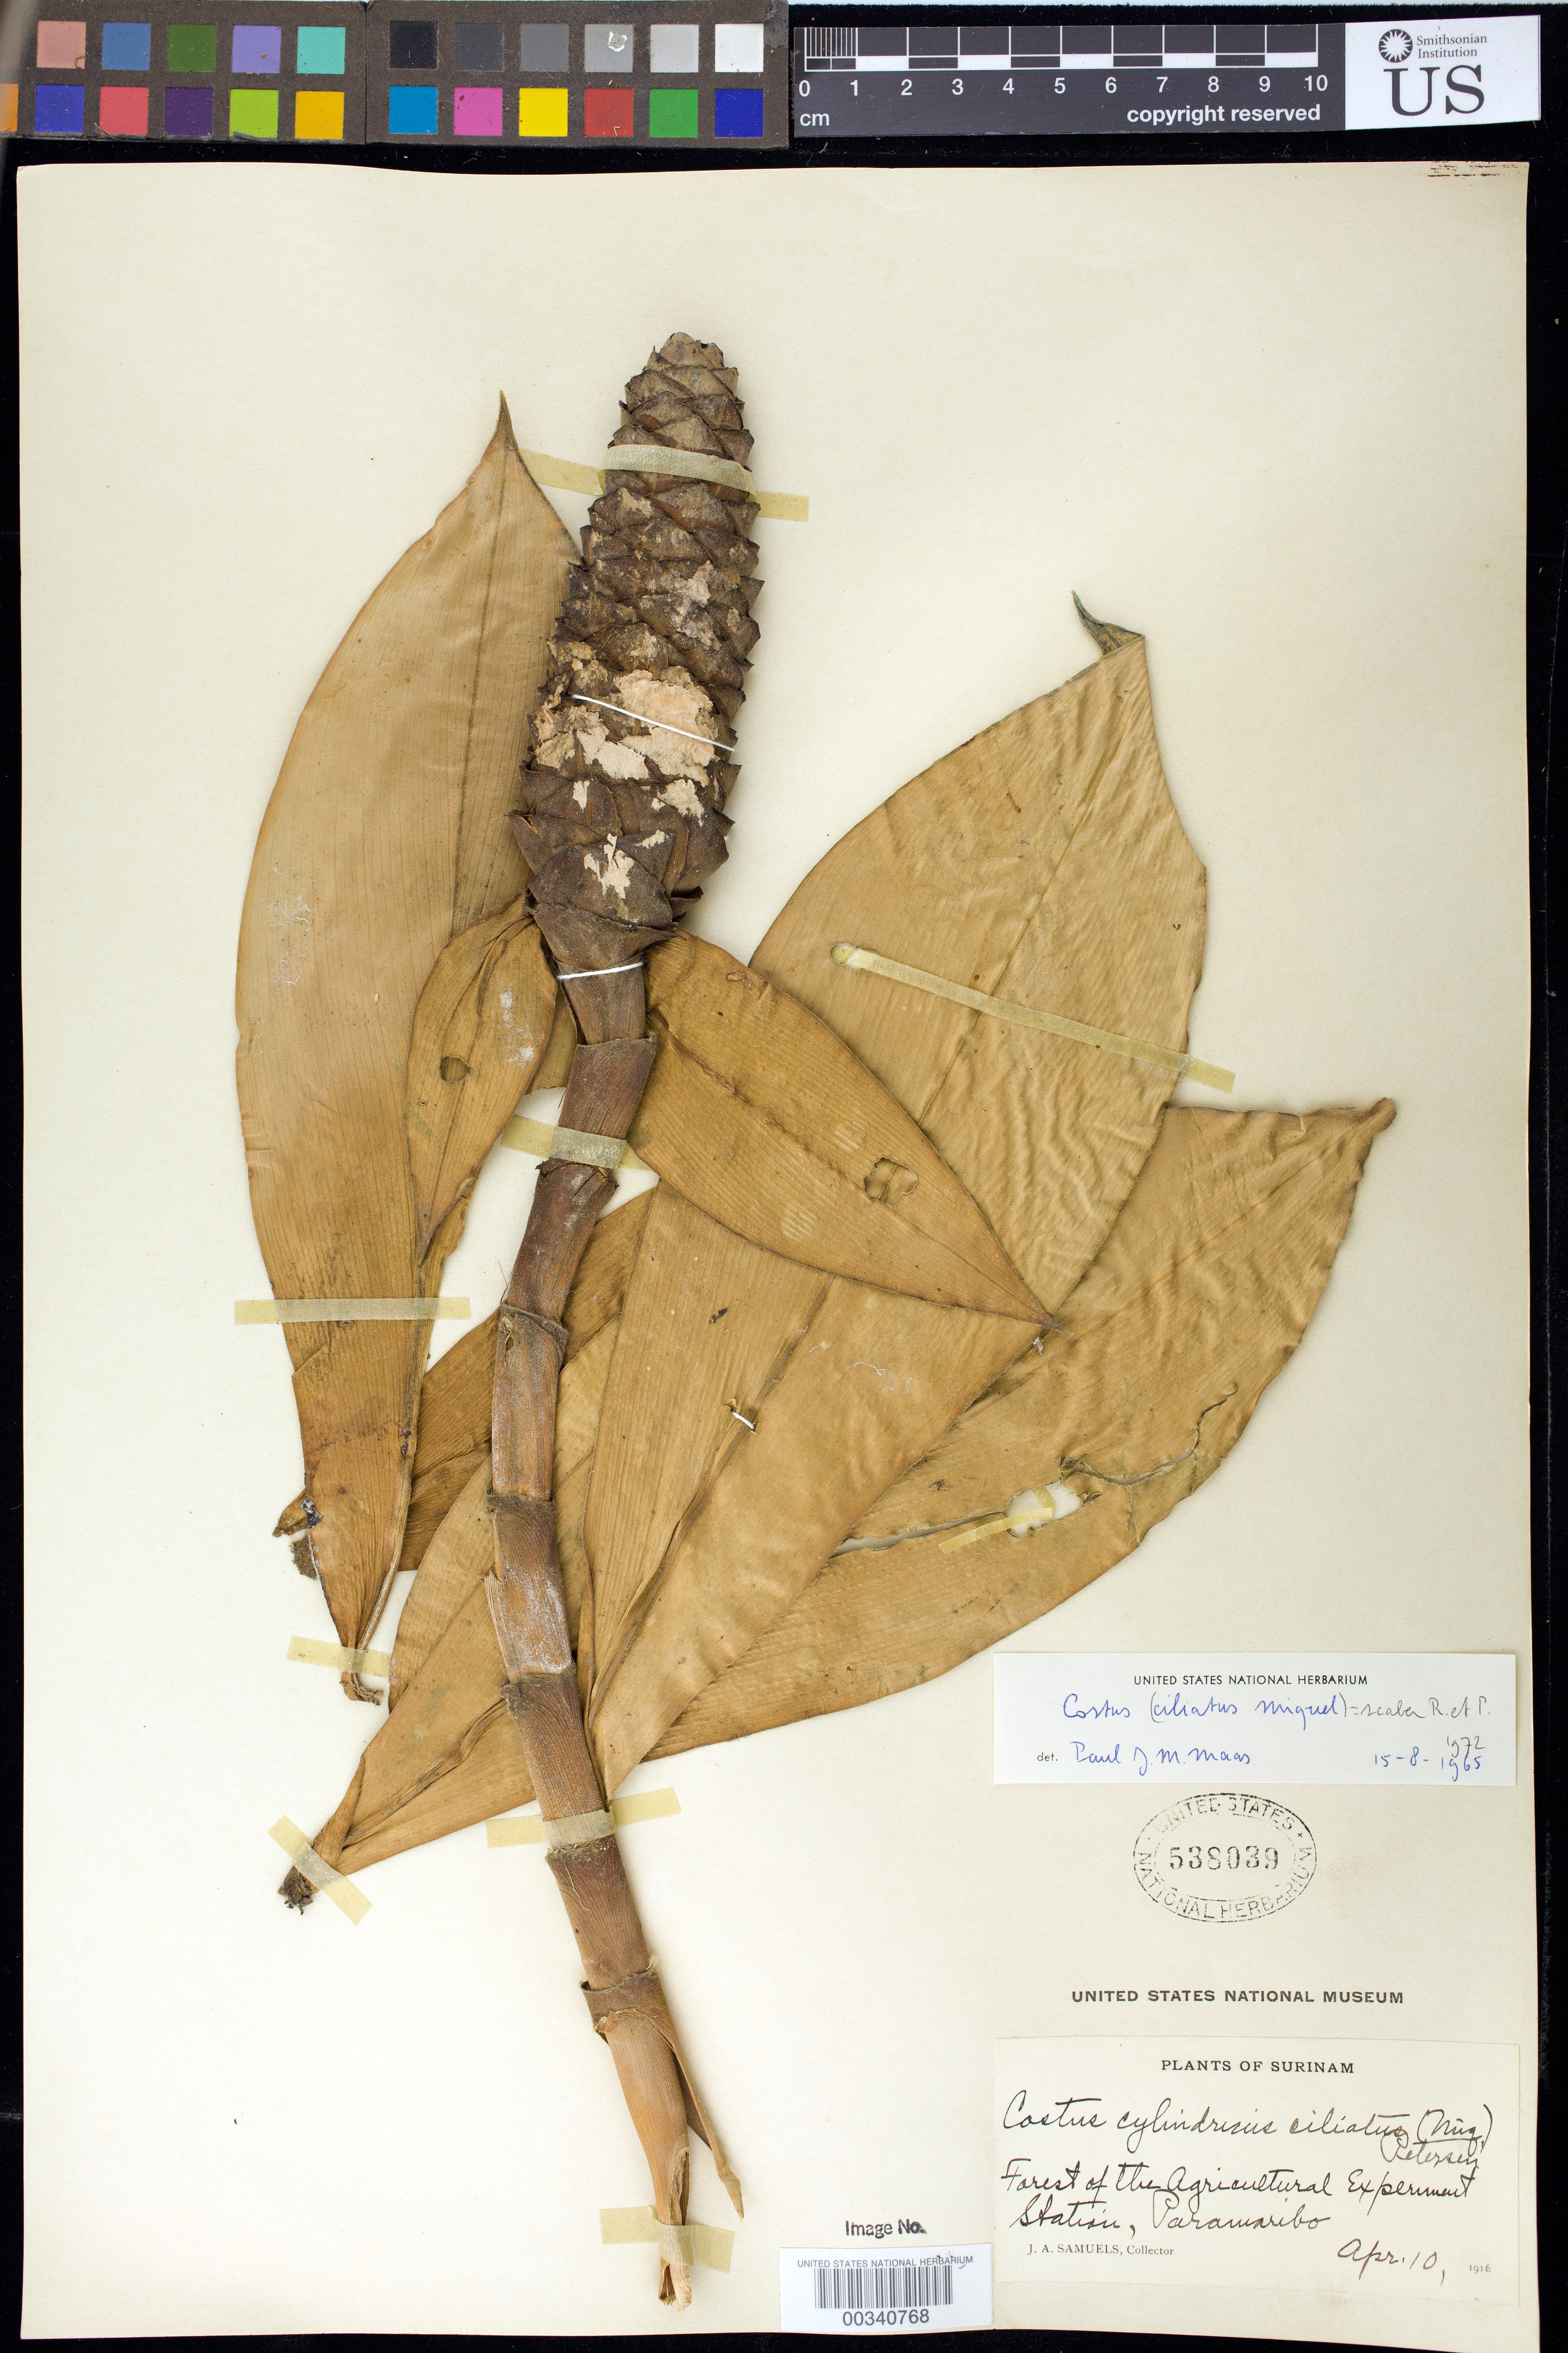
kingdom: Plantae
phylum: Tracheophyta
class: Liliopsida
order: Zingiberales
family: Costaceae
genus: Costus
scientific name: Costus scaber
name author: Ruiz & Pav.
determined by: Maas, Paul J. M.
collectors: J. A. Samuels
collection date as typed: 10 Apr 1916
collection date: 1916-04-10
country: Suriname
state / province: Paramaribo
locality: Forest of the agricultural experiment station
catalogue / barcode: US 538039